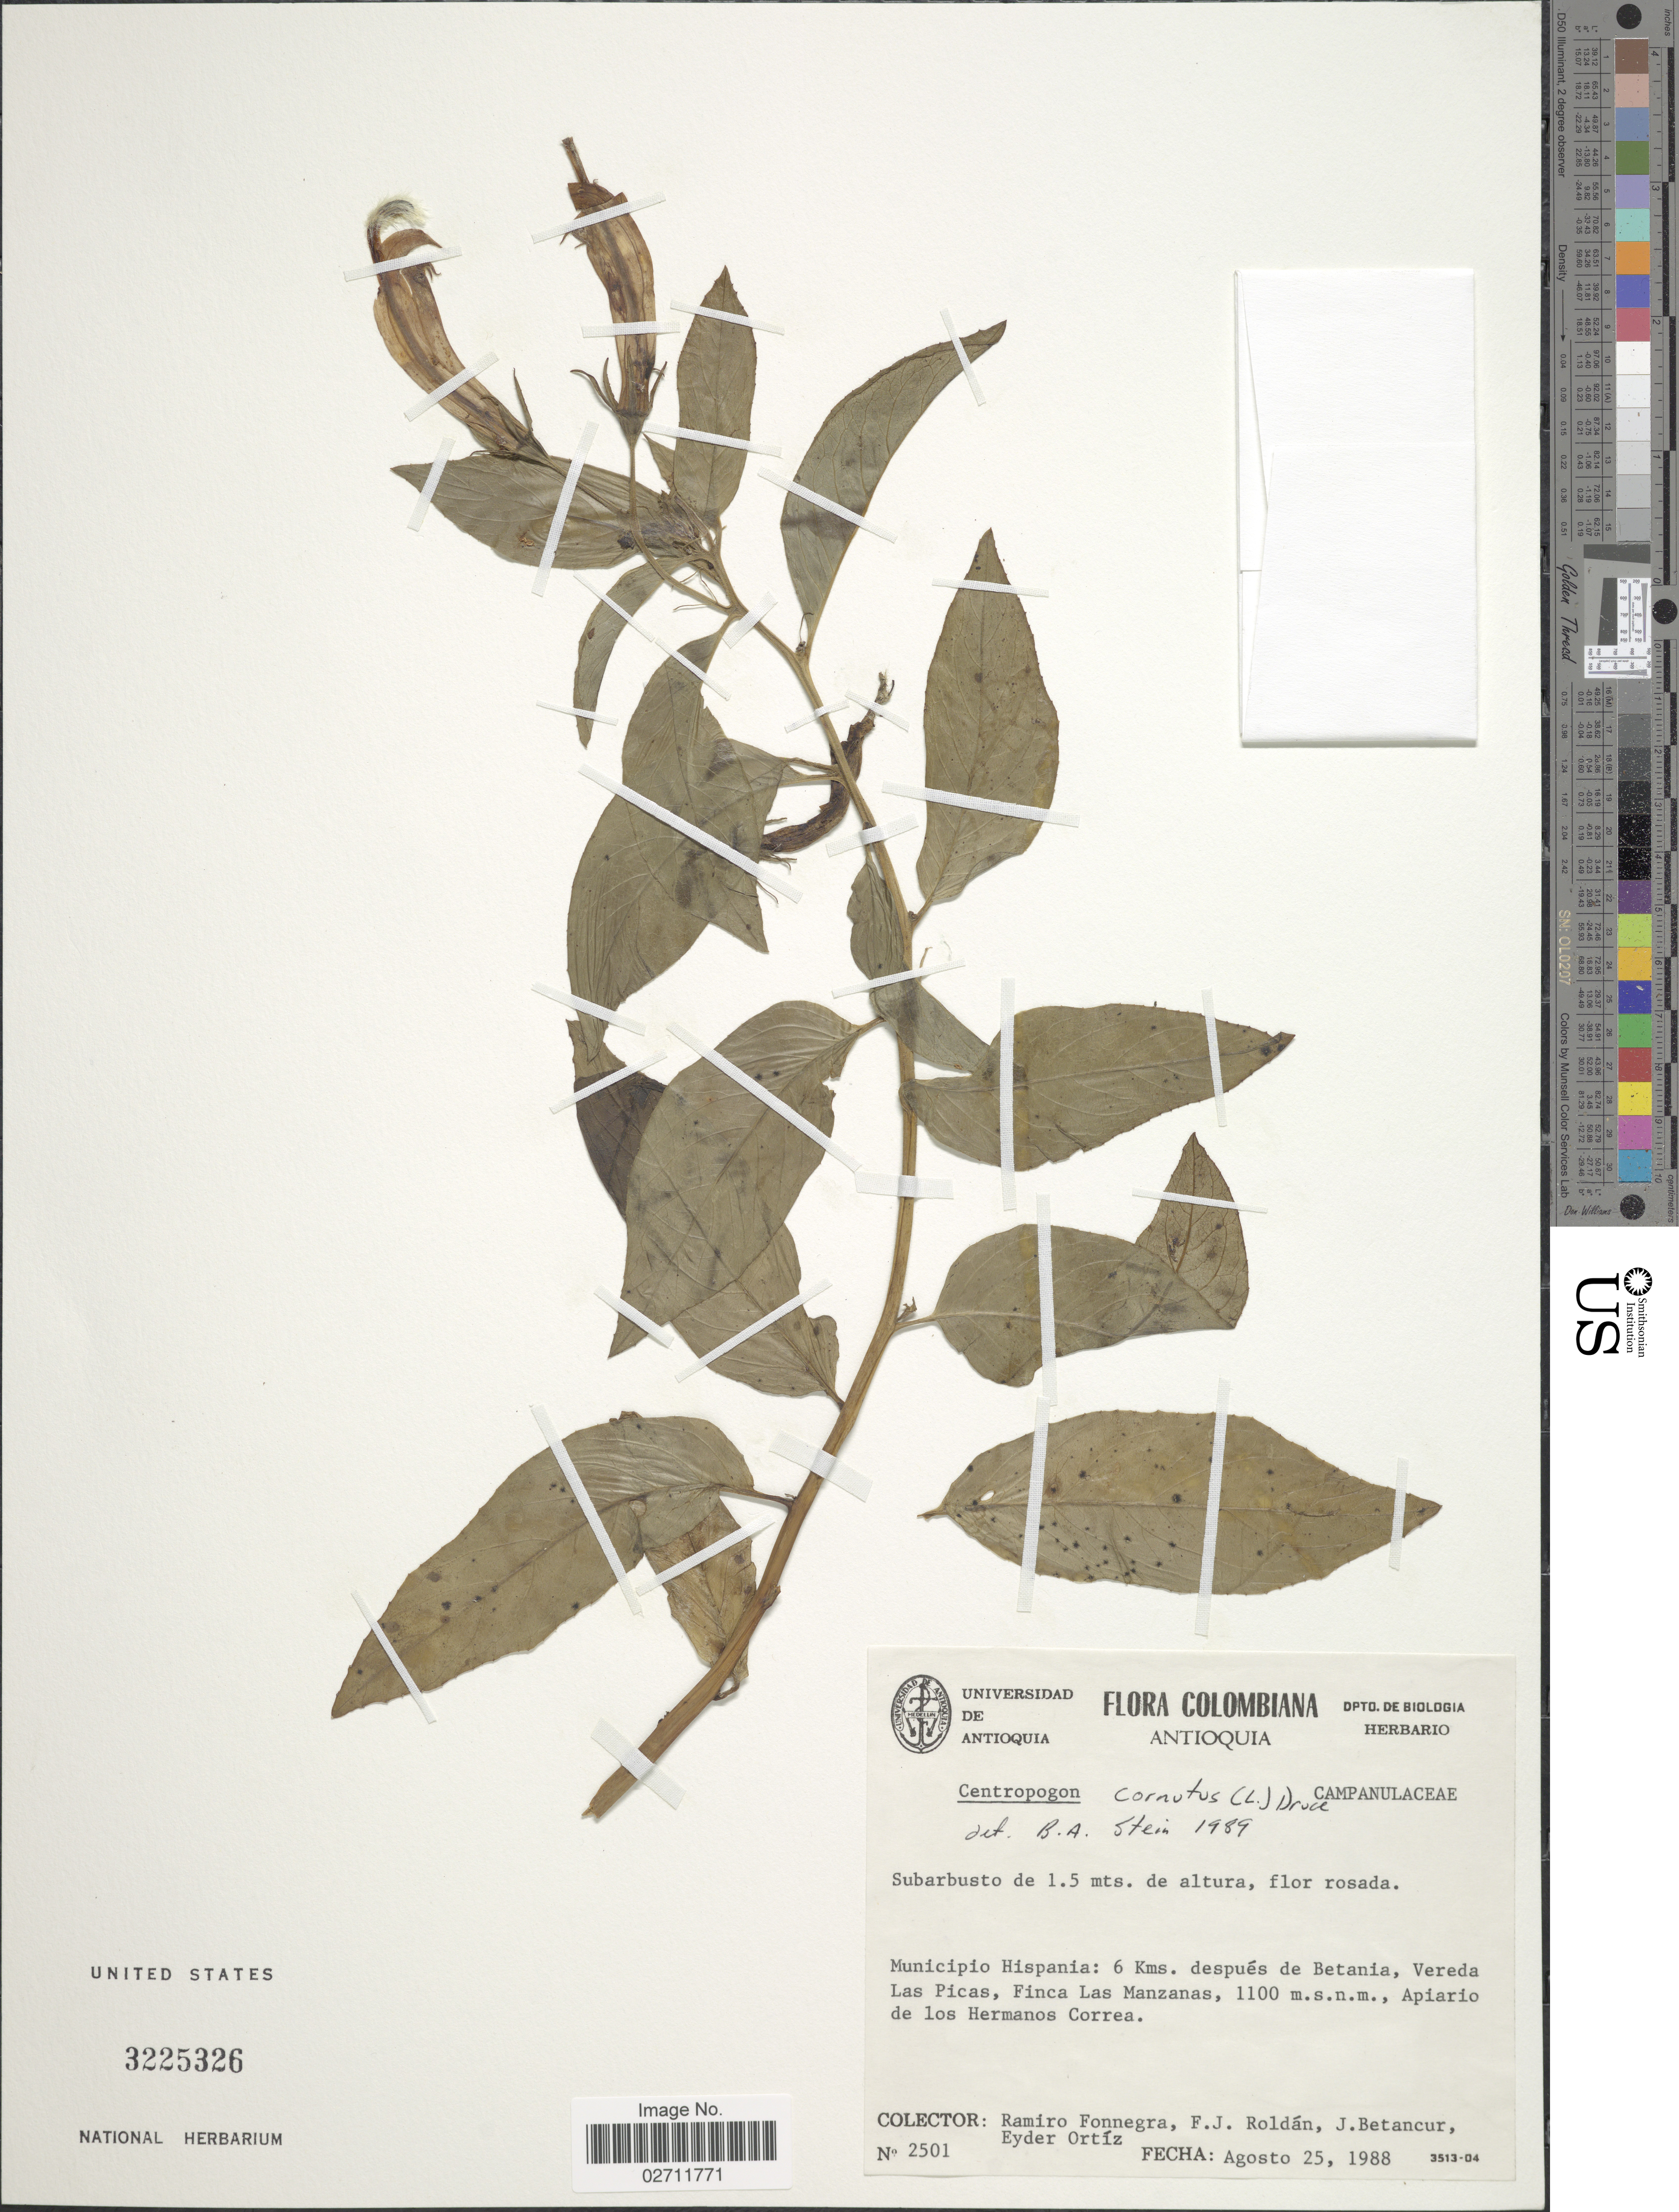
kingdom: Plantae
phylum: Tracheophyta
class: Magnoliopsida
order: Asterales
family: Campanulaceae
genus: Centropogon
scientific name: Centropogon cornutus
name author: (L.) Druce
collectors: R. Fonnegra, F. J. Roldán, J. Betancur & E. Ortíz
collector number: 2501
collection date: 1988-08-25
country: Colombia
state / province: Antioquia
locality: Municipio Hispania: 6 Kms. despues de Betania, Vereda Las Picas, Finca Las Manzanas, Apiario de los Hermosos Correa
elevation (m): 1100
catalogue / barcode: US 3225326